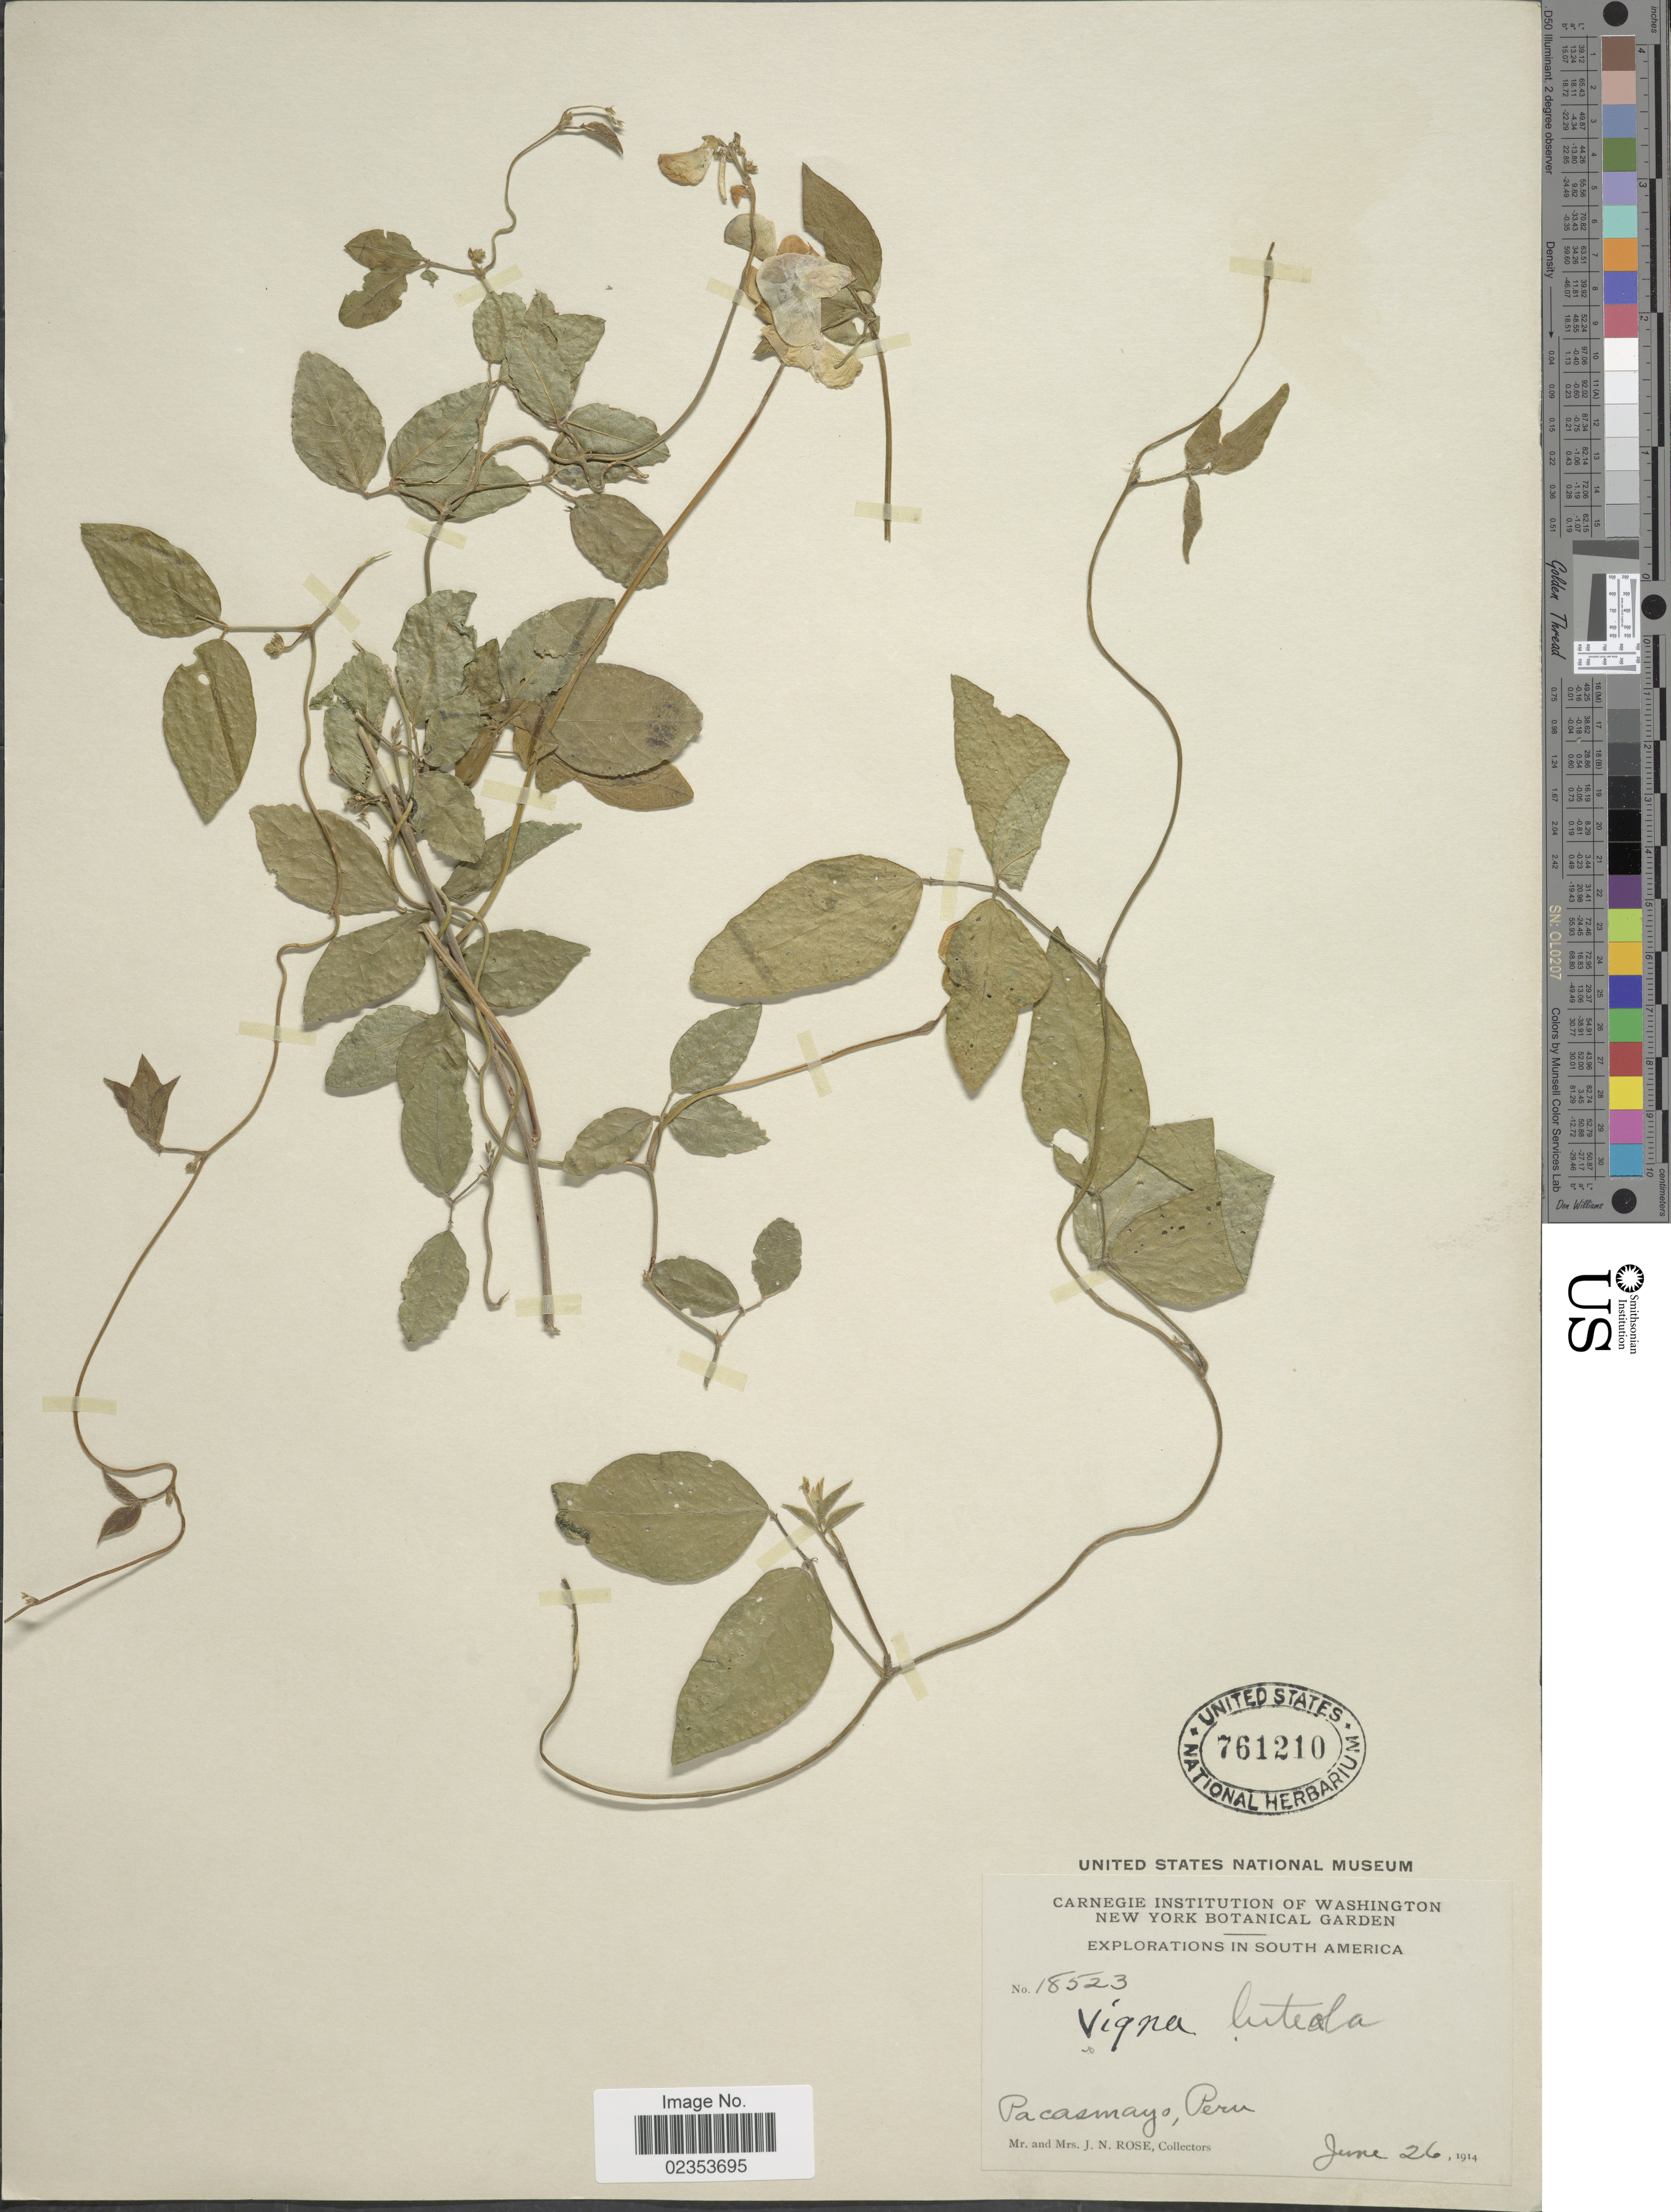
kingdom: Plantae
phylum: Tracheophyta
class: Magnoliopsida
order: Fabales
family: Fabaceae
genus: Vigna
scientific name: Vigna repens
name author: (L.) Kuntze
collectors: J. N. Rose & L. B. Rose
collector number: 18523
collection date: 1914-06-26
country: Peru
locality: Pacasmayo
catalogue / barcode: US 761210